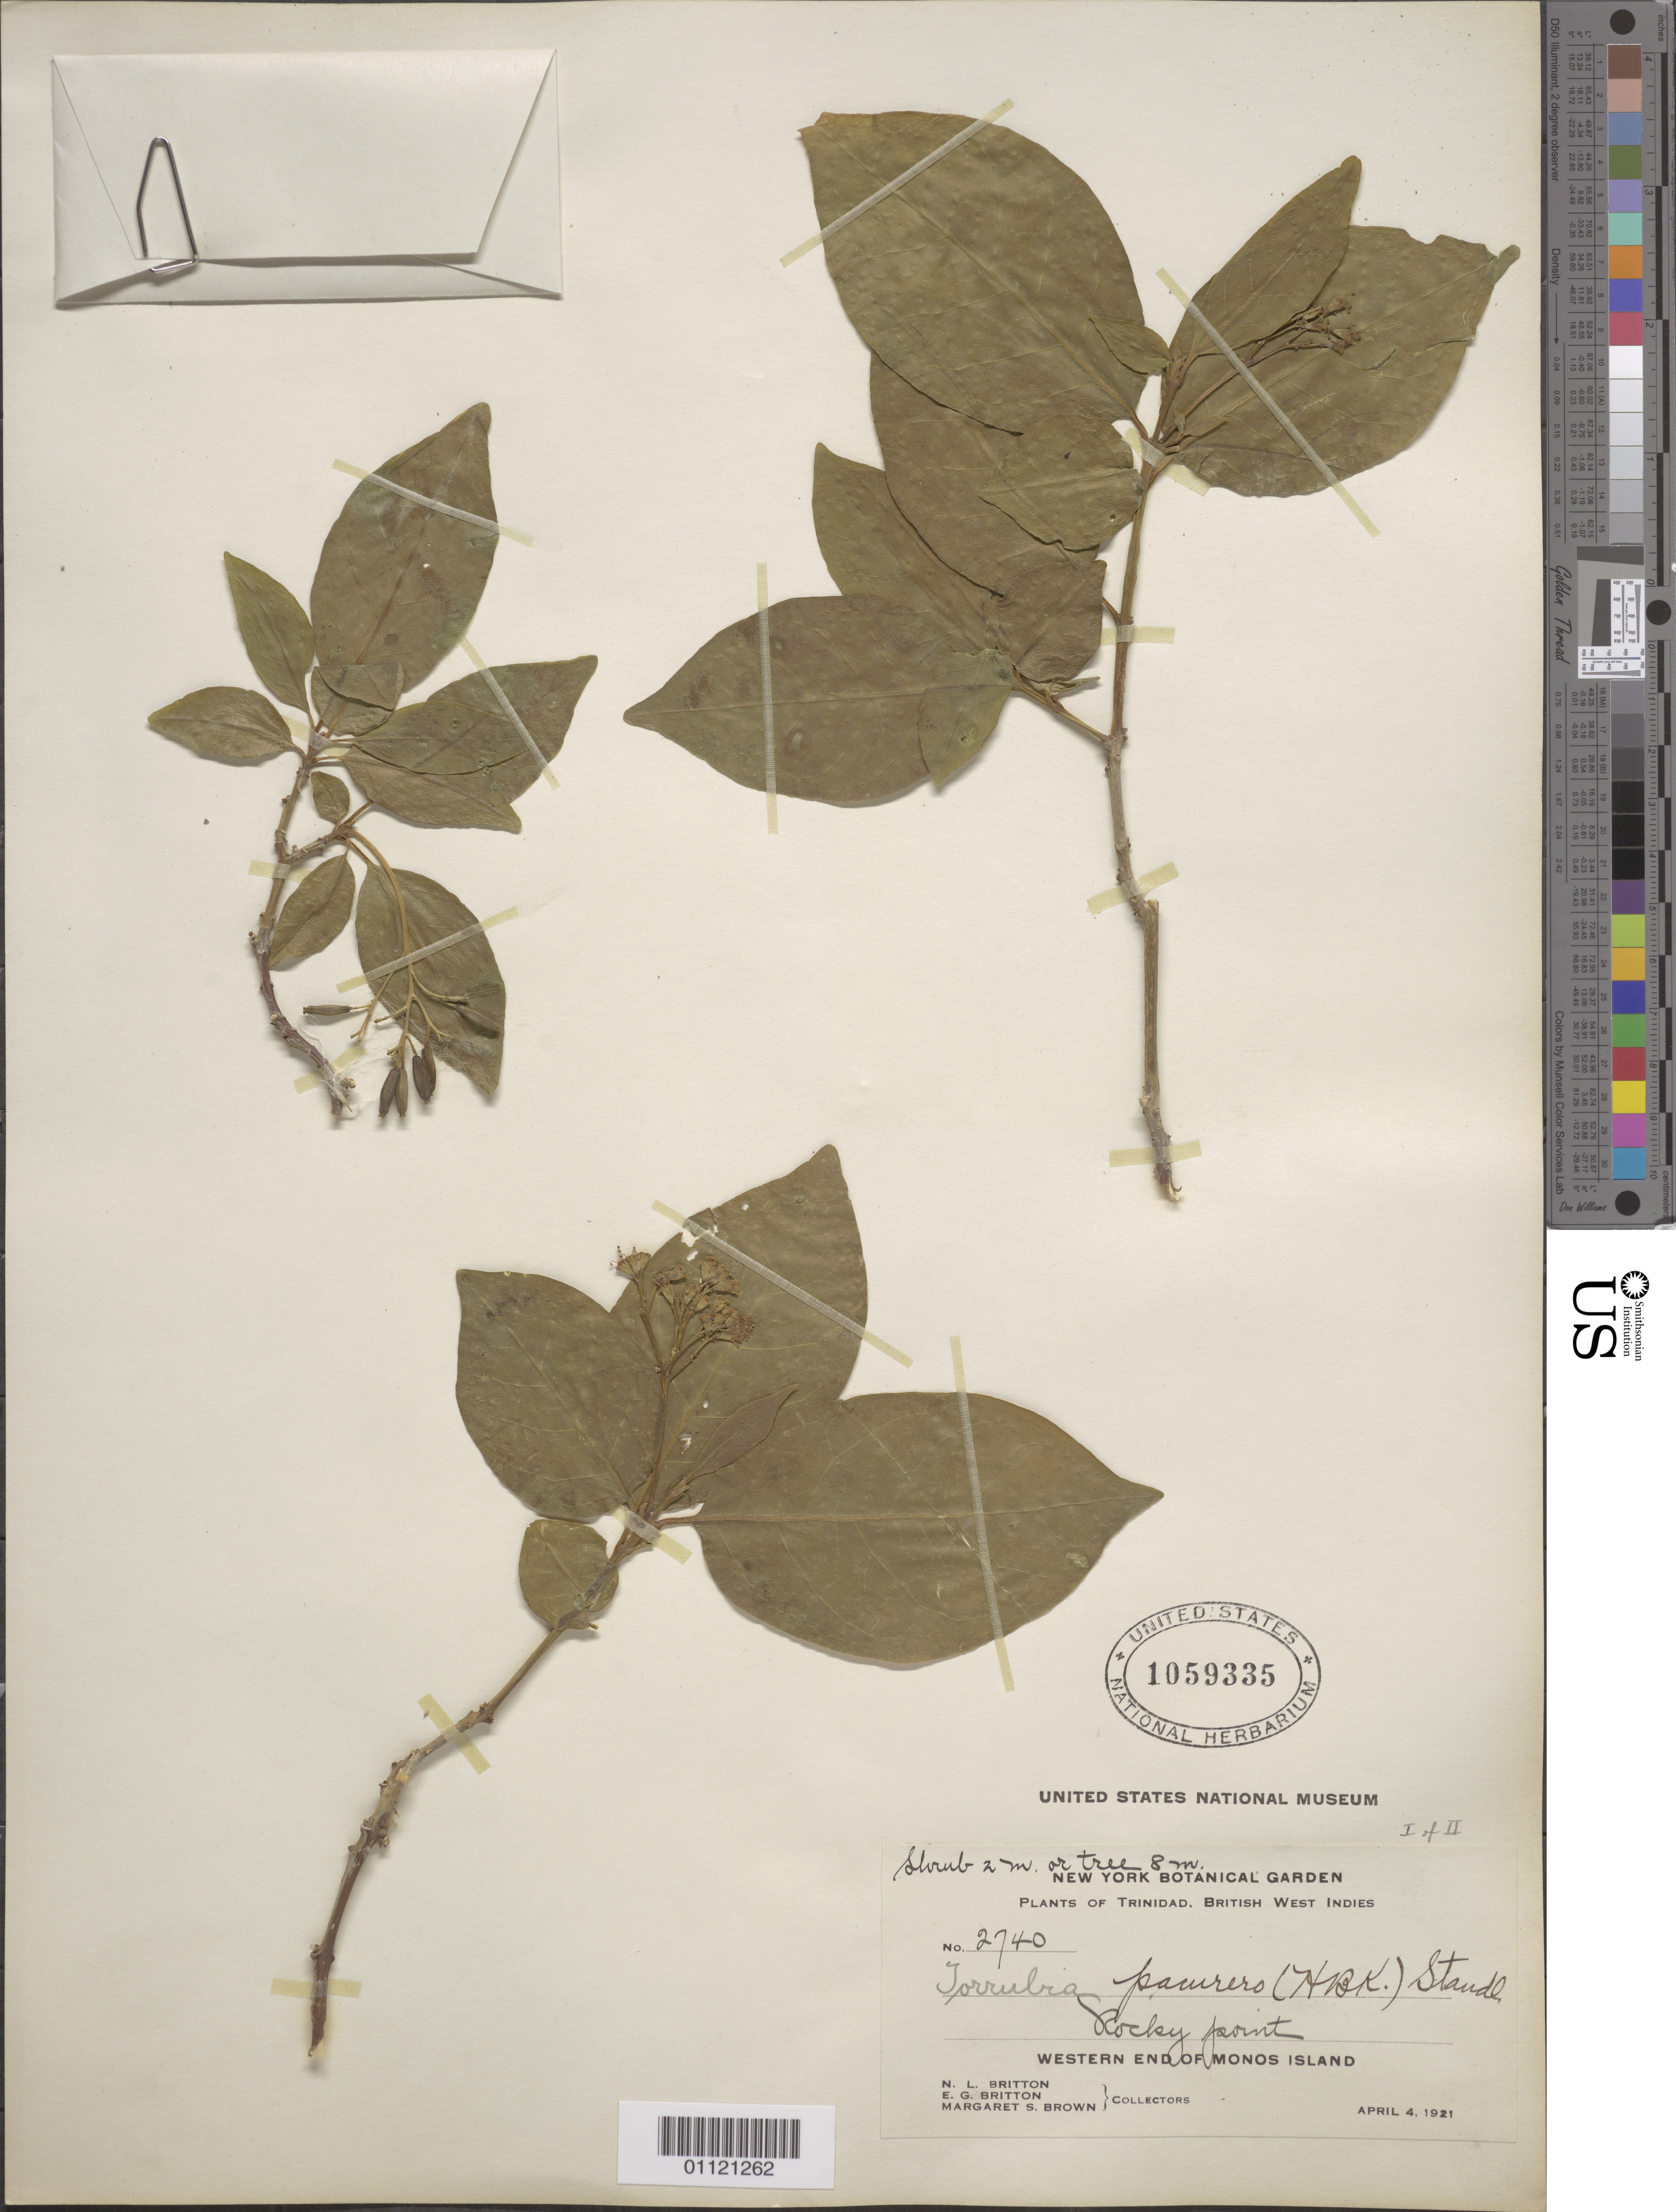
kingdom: Plantae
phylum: Tracheophyta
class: Magnoliopsida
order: Caryophyllales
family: Nyctaginaceae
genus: Guapira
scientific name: Guapira pacurero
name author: (Kunth) Little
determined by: Strong, Mark T., (BOT), Smithsonian Institution - National Museum of Natural History (UNITED STATES)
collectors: N. Britton, E. G. Britton & M. S. Brown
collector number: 2740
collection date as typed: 04 Apr 1921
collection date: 1921-04-04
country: Trinidad and Tobago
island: Monos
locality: W End of Monos Island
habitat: rocky point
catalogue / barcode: US 1059335